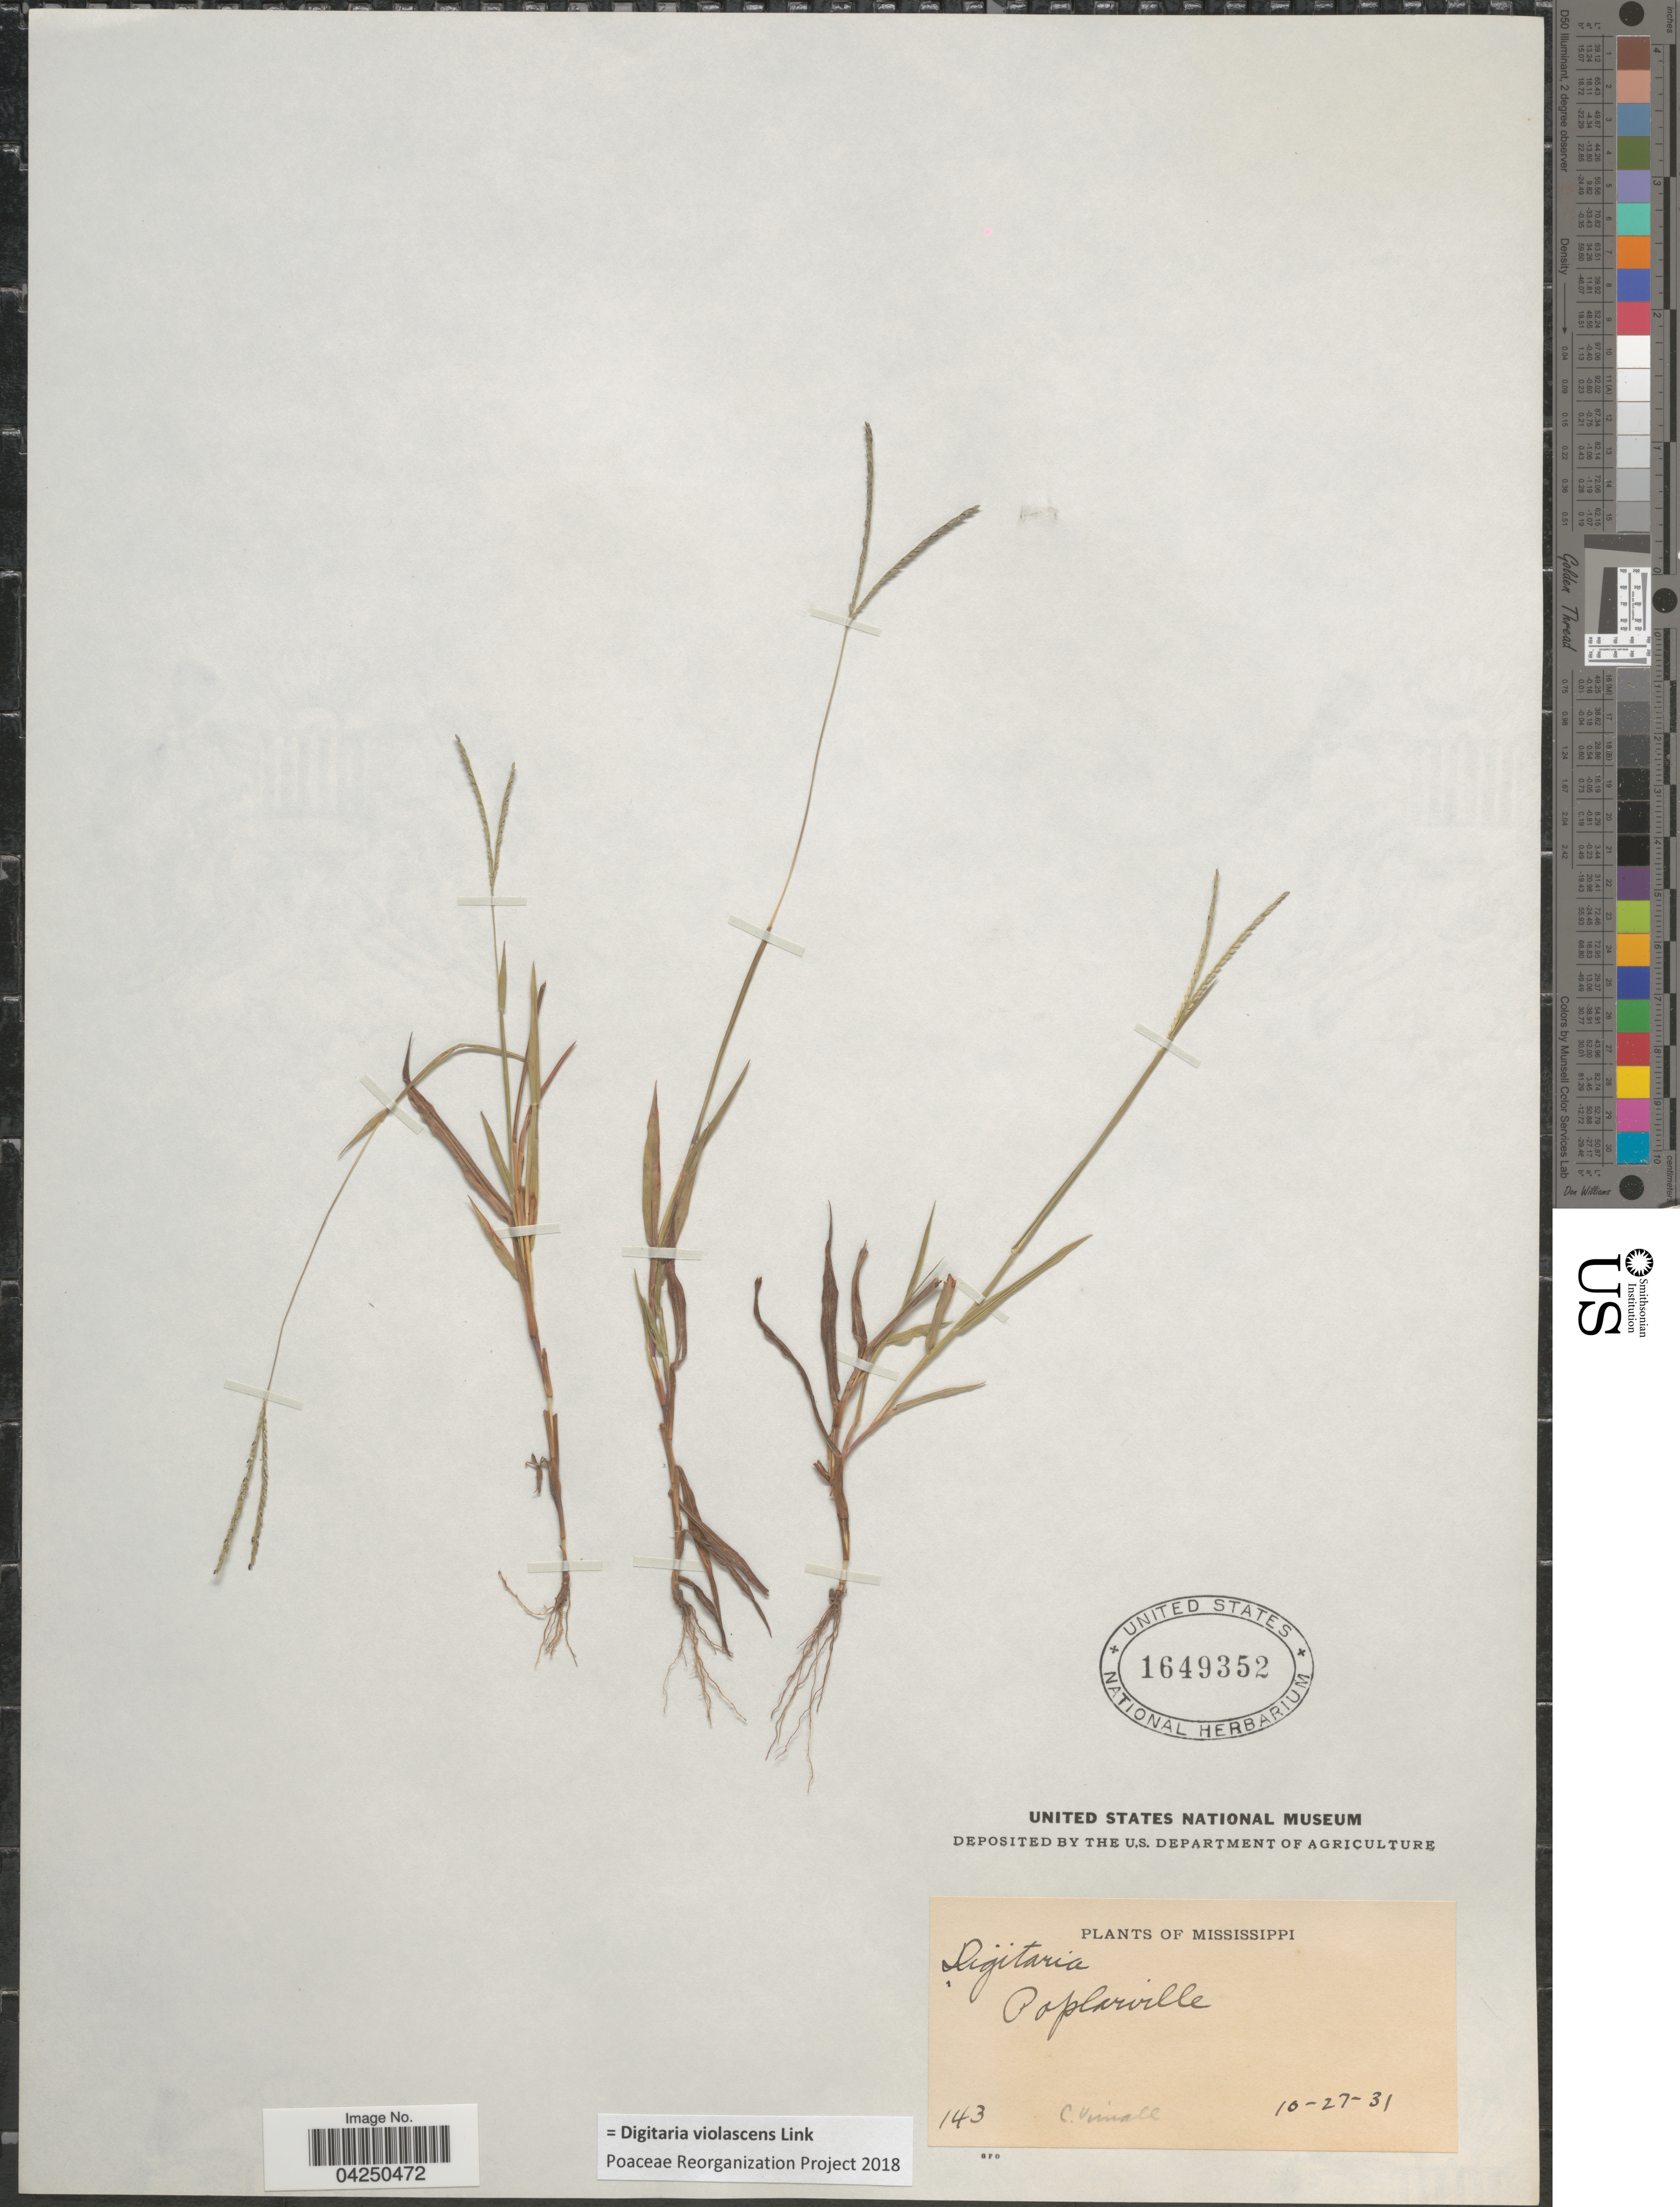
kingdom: Plantae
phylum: Tracheophyta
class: Liliopsida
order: Poales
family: Poaceae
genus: Digitaria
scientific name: Digitaria violascens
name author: Link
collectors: Vinall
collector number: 143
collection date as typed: Transcribed d/m/y: 27/10/31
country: United States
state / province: Mississippi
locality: Poplarville.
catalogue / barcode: US 1649352